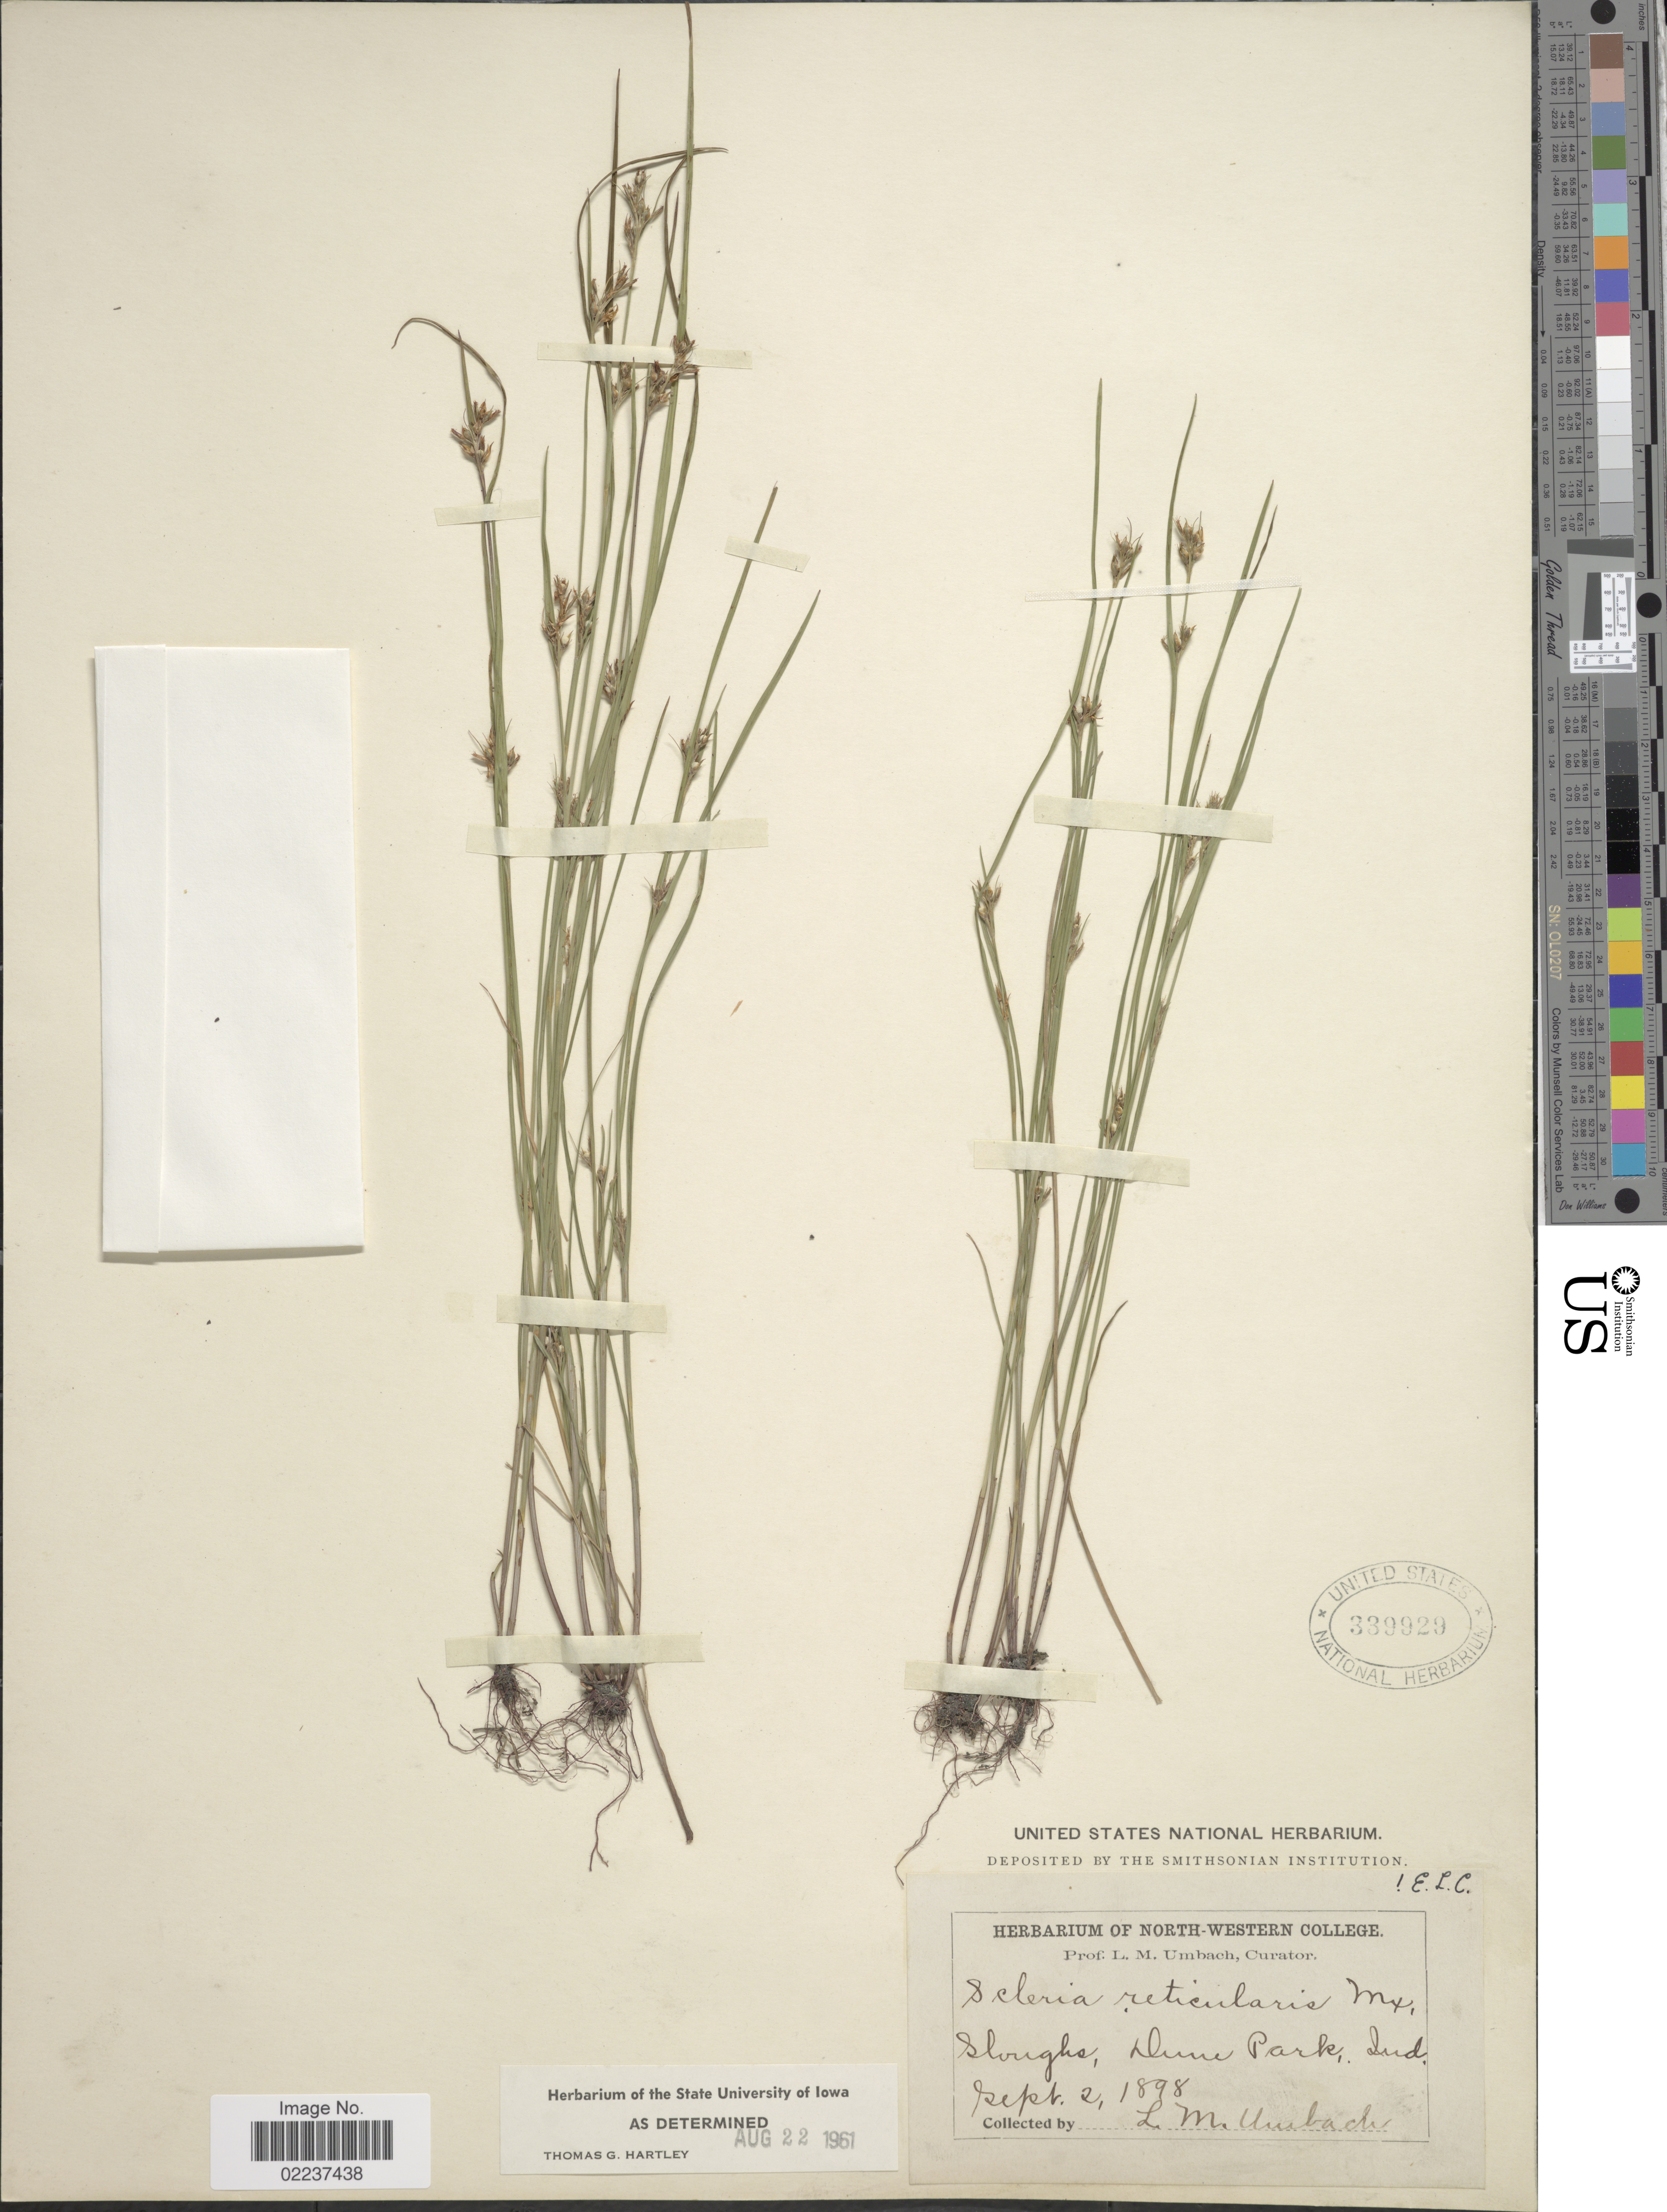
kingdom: Plantae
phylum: Tracheophyta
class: Liliopsida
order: Poales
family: Cyperaceae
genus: Scleria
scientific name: Scleria reticularis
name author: Michx.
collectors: L. M. Umbach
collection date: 1898-09-02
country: United States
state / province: Indiana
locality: Dune Park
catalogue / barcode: US 339929